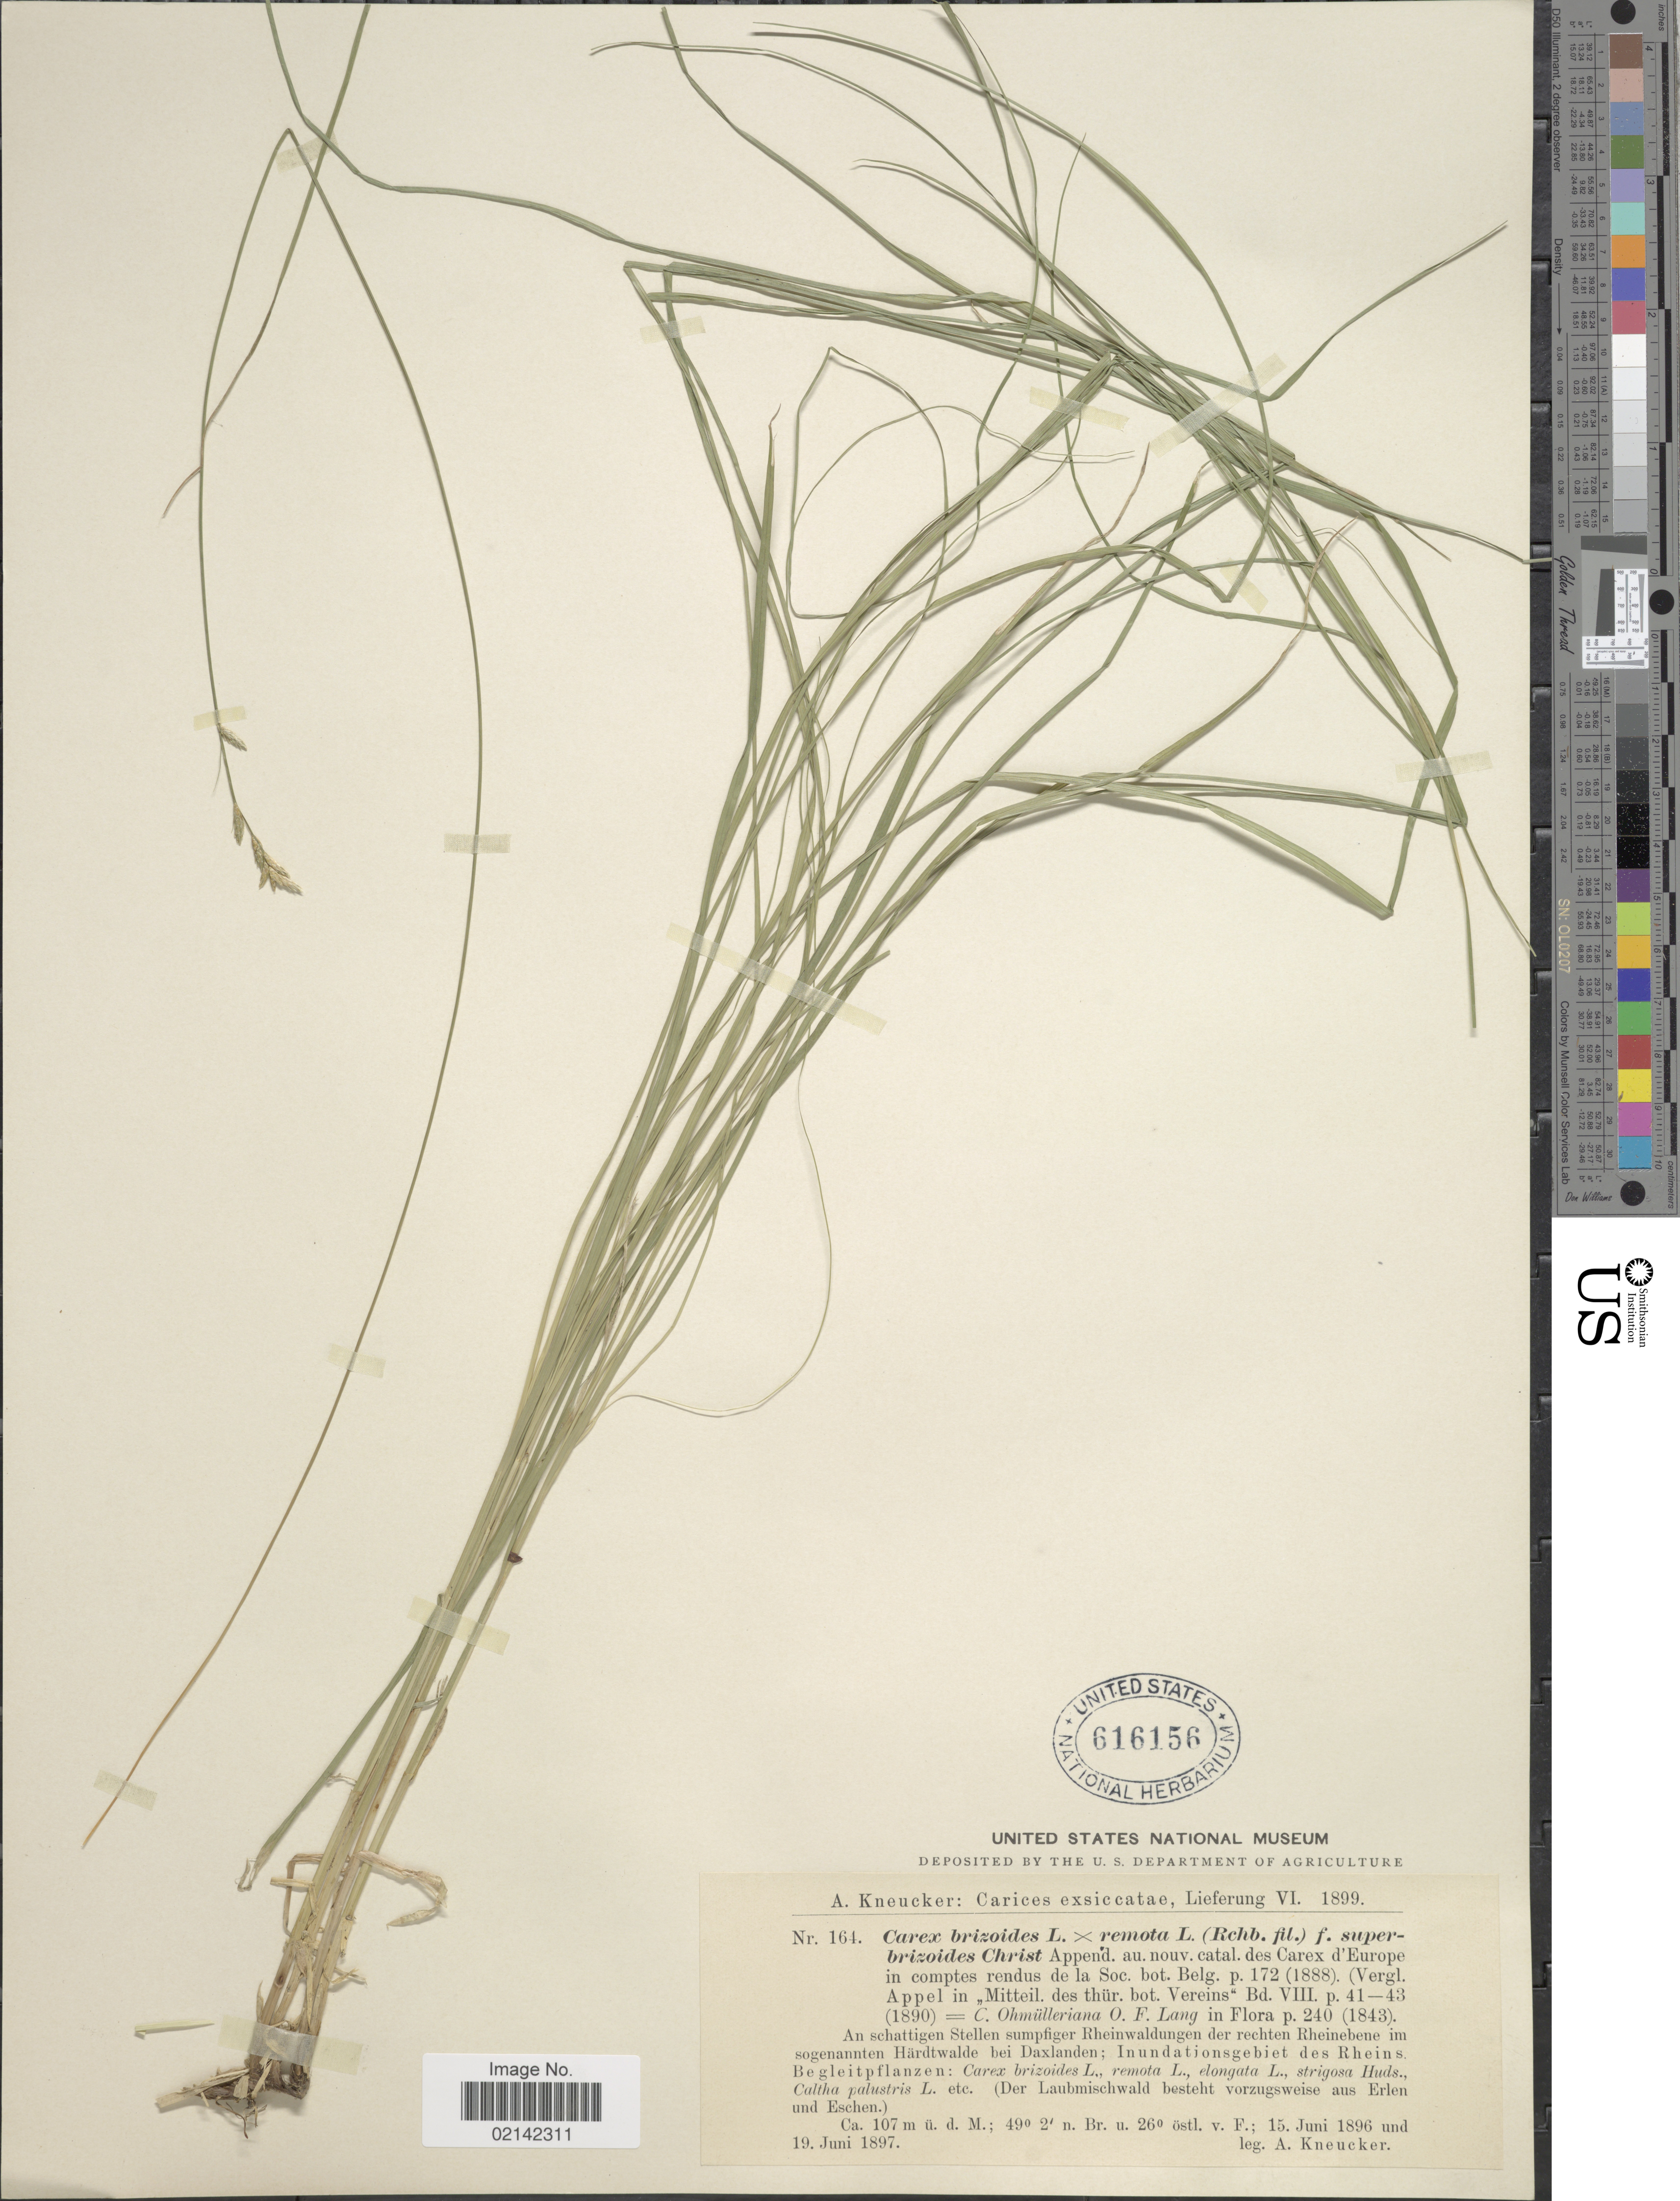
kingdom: Plantae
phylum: Tracheophyta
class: Liliopsida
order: Poales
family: Cyperaceae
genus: Carex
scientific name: Carex brizoides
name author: L.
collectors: A. Kneucker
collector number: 164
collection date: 1897-06-15/1897-06-19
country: Germany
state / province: Baden-Württemberg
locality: An schattigen Stellen sumpfiger Rheinwaldungen der rechten Rheinebene im sogenannten Härdtwalde bei Daxlanden; Inundationsgebiet des Rheins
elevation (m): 107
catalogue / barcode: US 616156